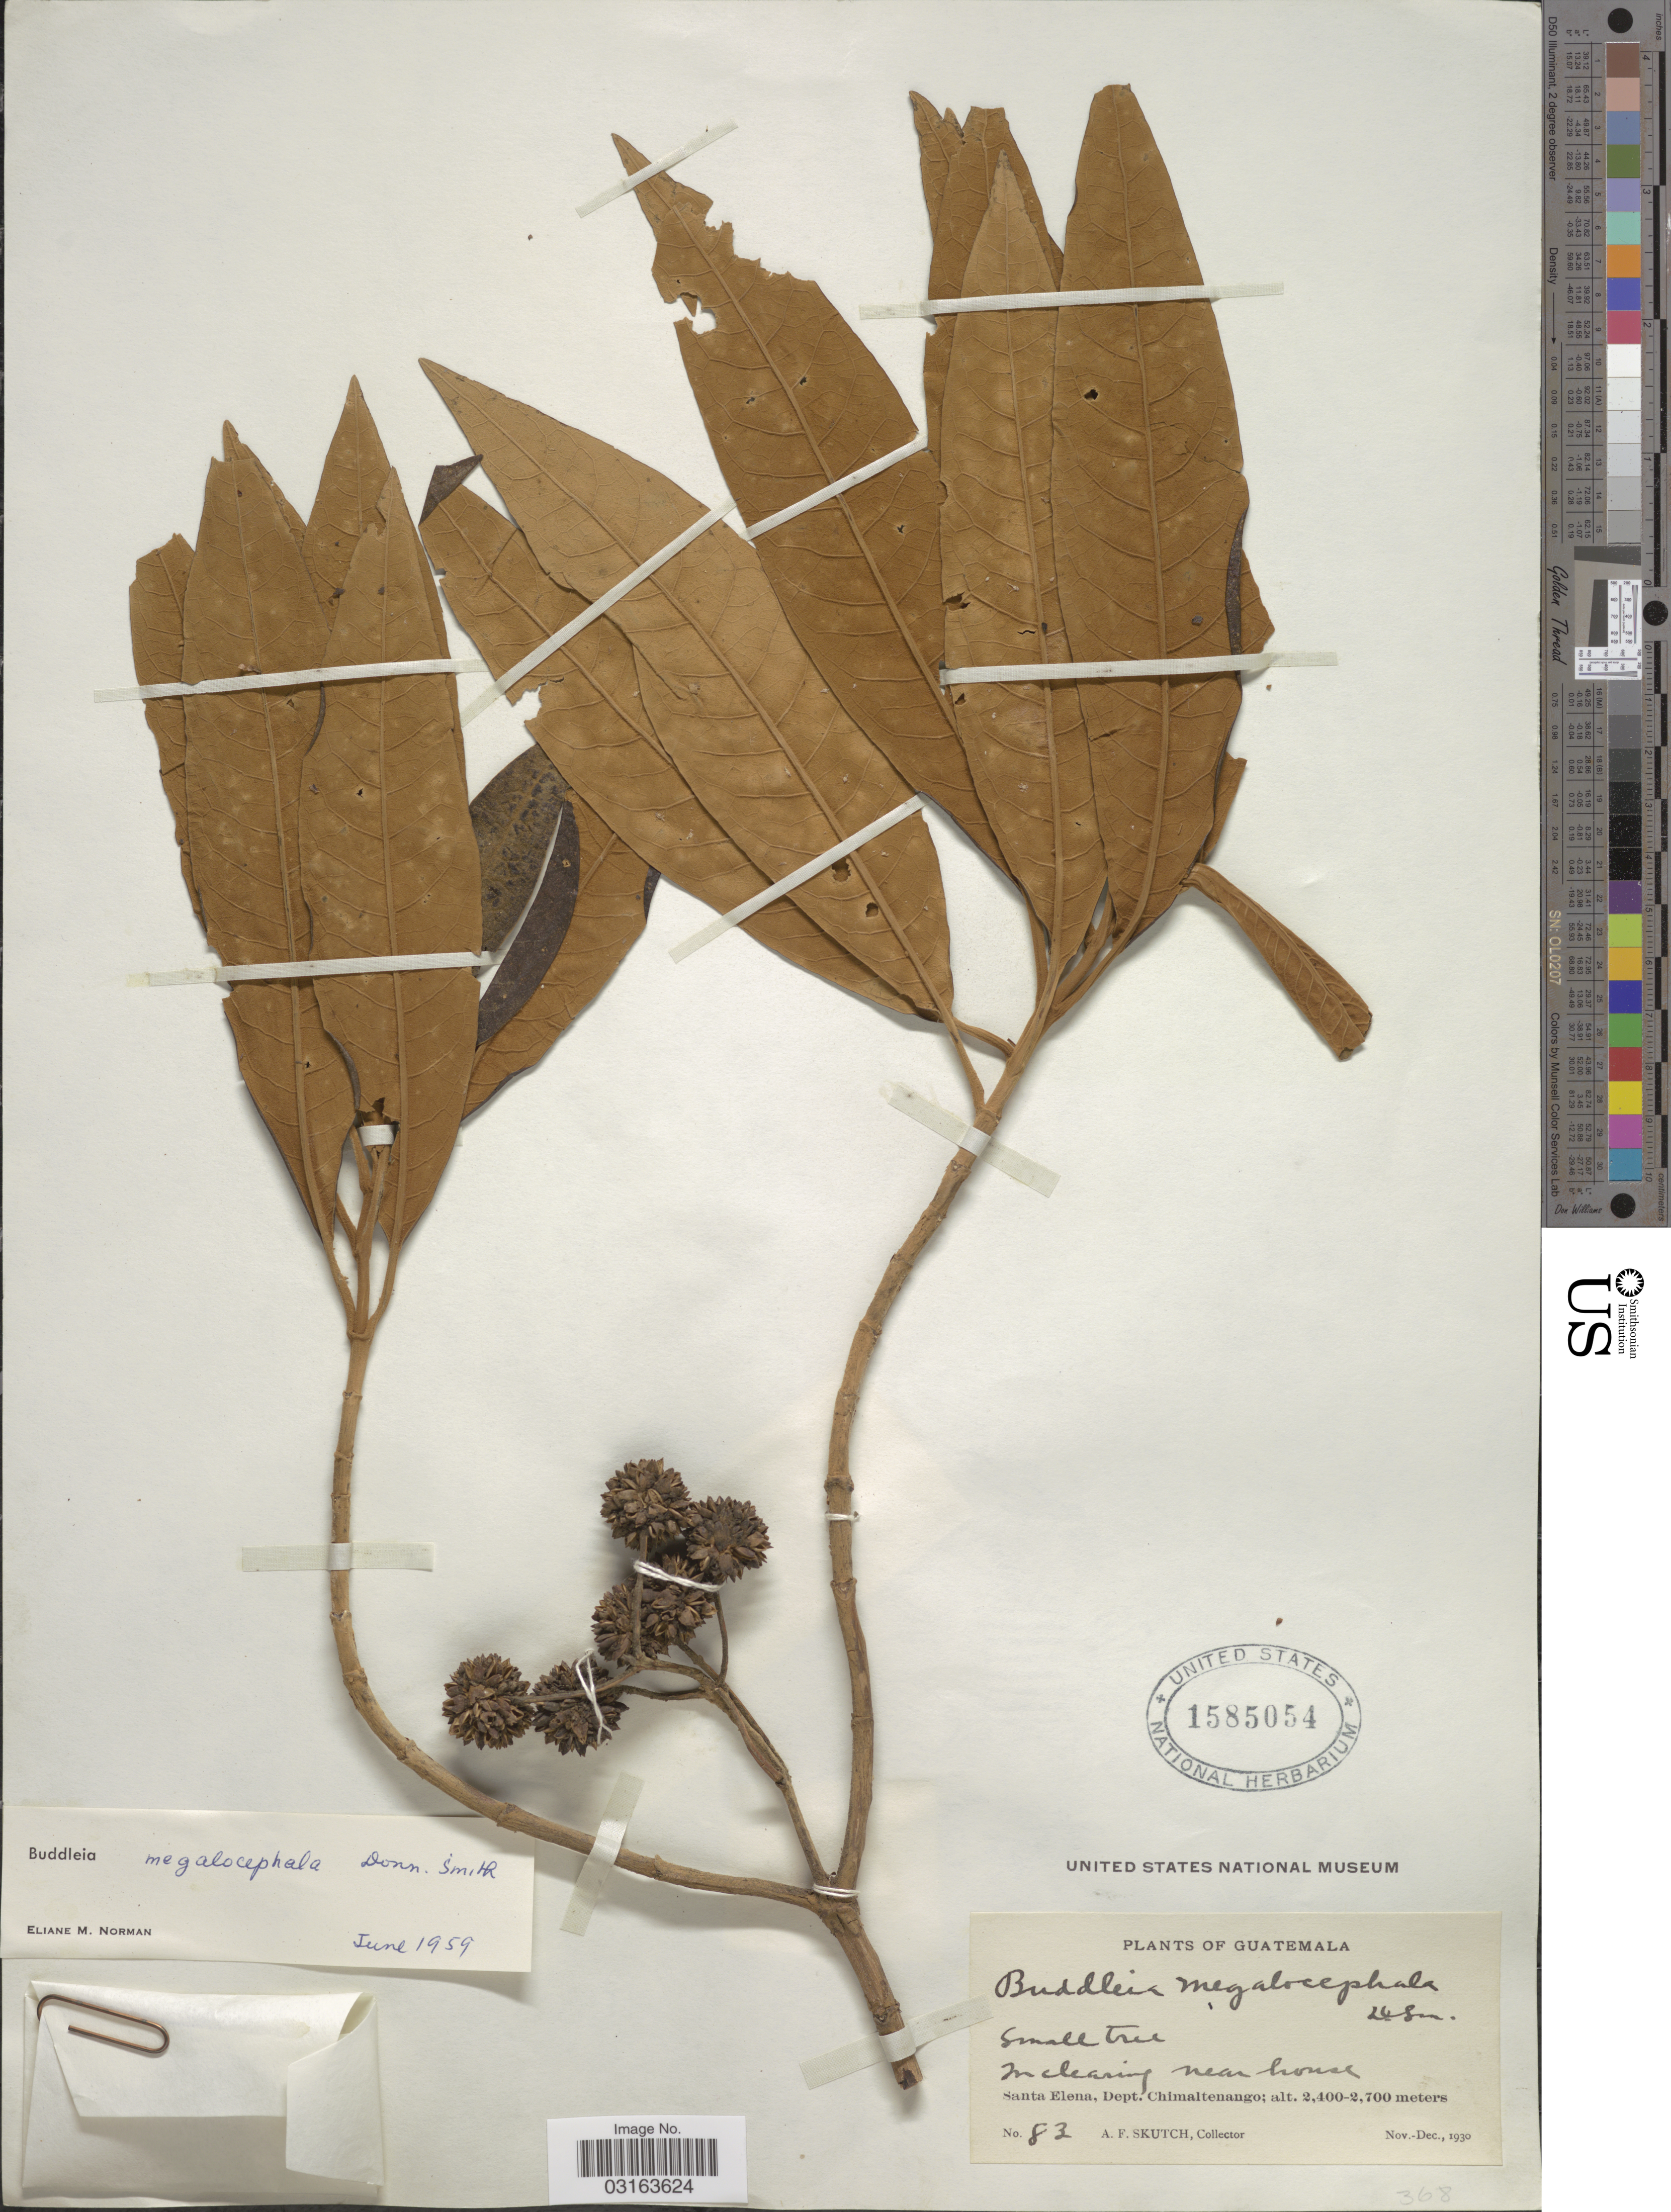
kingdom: Plantae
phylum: Tracheophyta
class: Magnoliopsida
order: Lamiales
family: Scrophulariaceae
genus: Buddleja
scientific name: Buddleja megalocephala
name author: Donn. Sm.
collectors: A. F. Skutch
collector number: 83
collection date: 1930-11/1930-12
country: Guatemala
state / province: Chimaltenango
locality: In clearing near house. Santa Elena, Dept. Chimaltenango.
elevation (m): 2400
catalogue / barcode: US 1585054